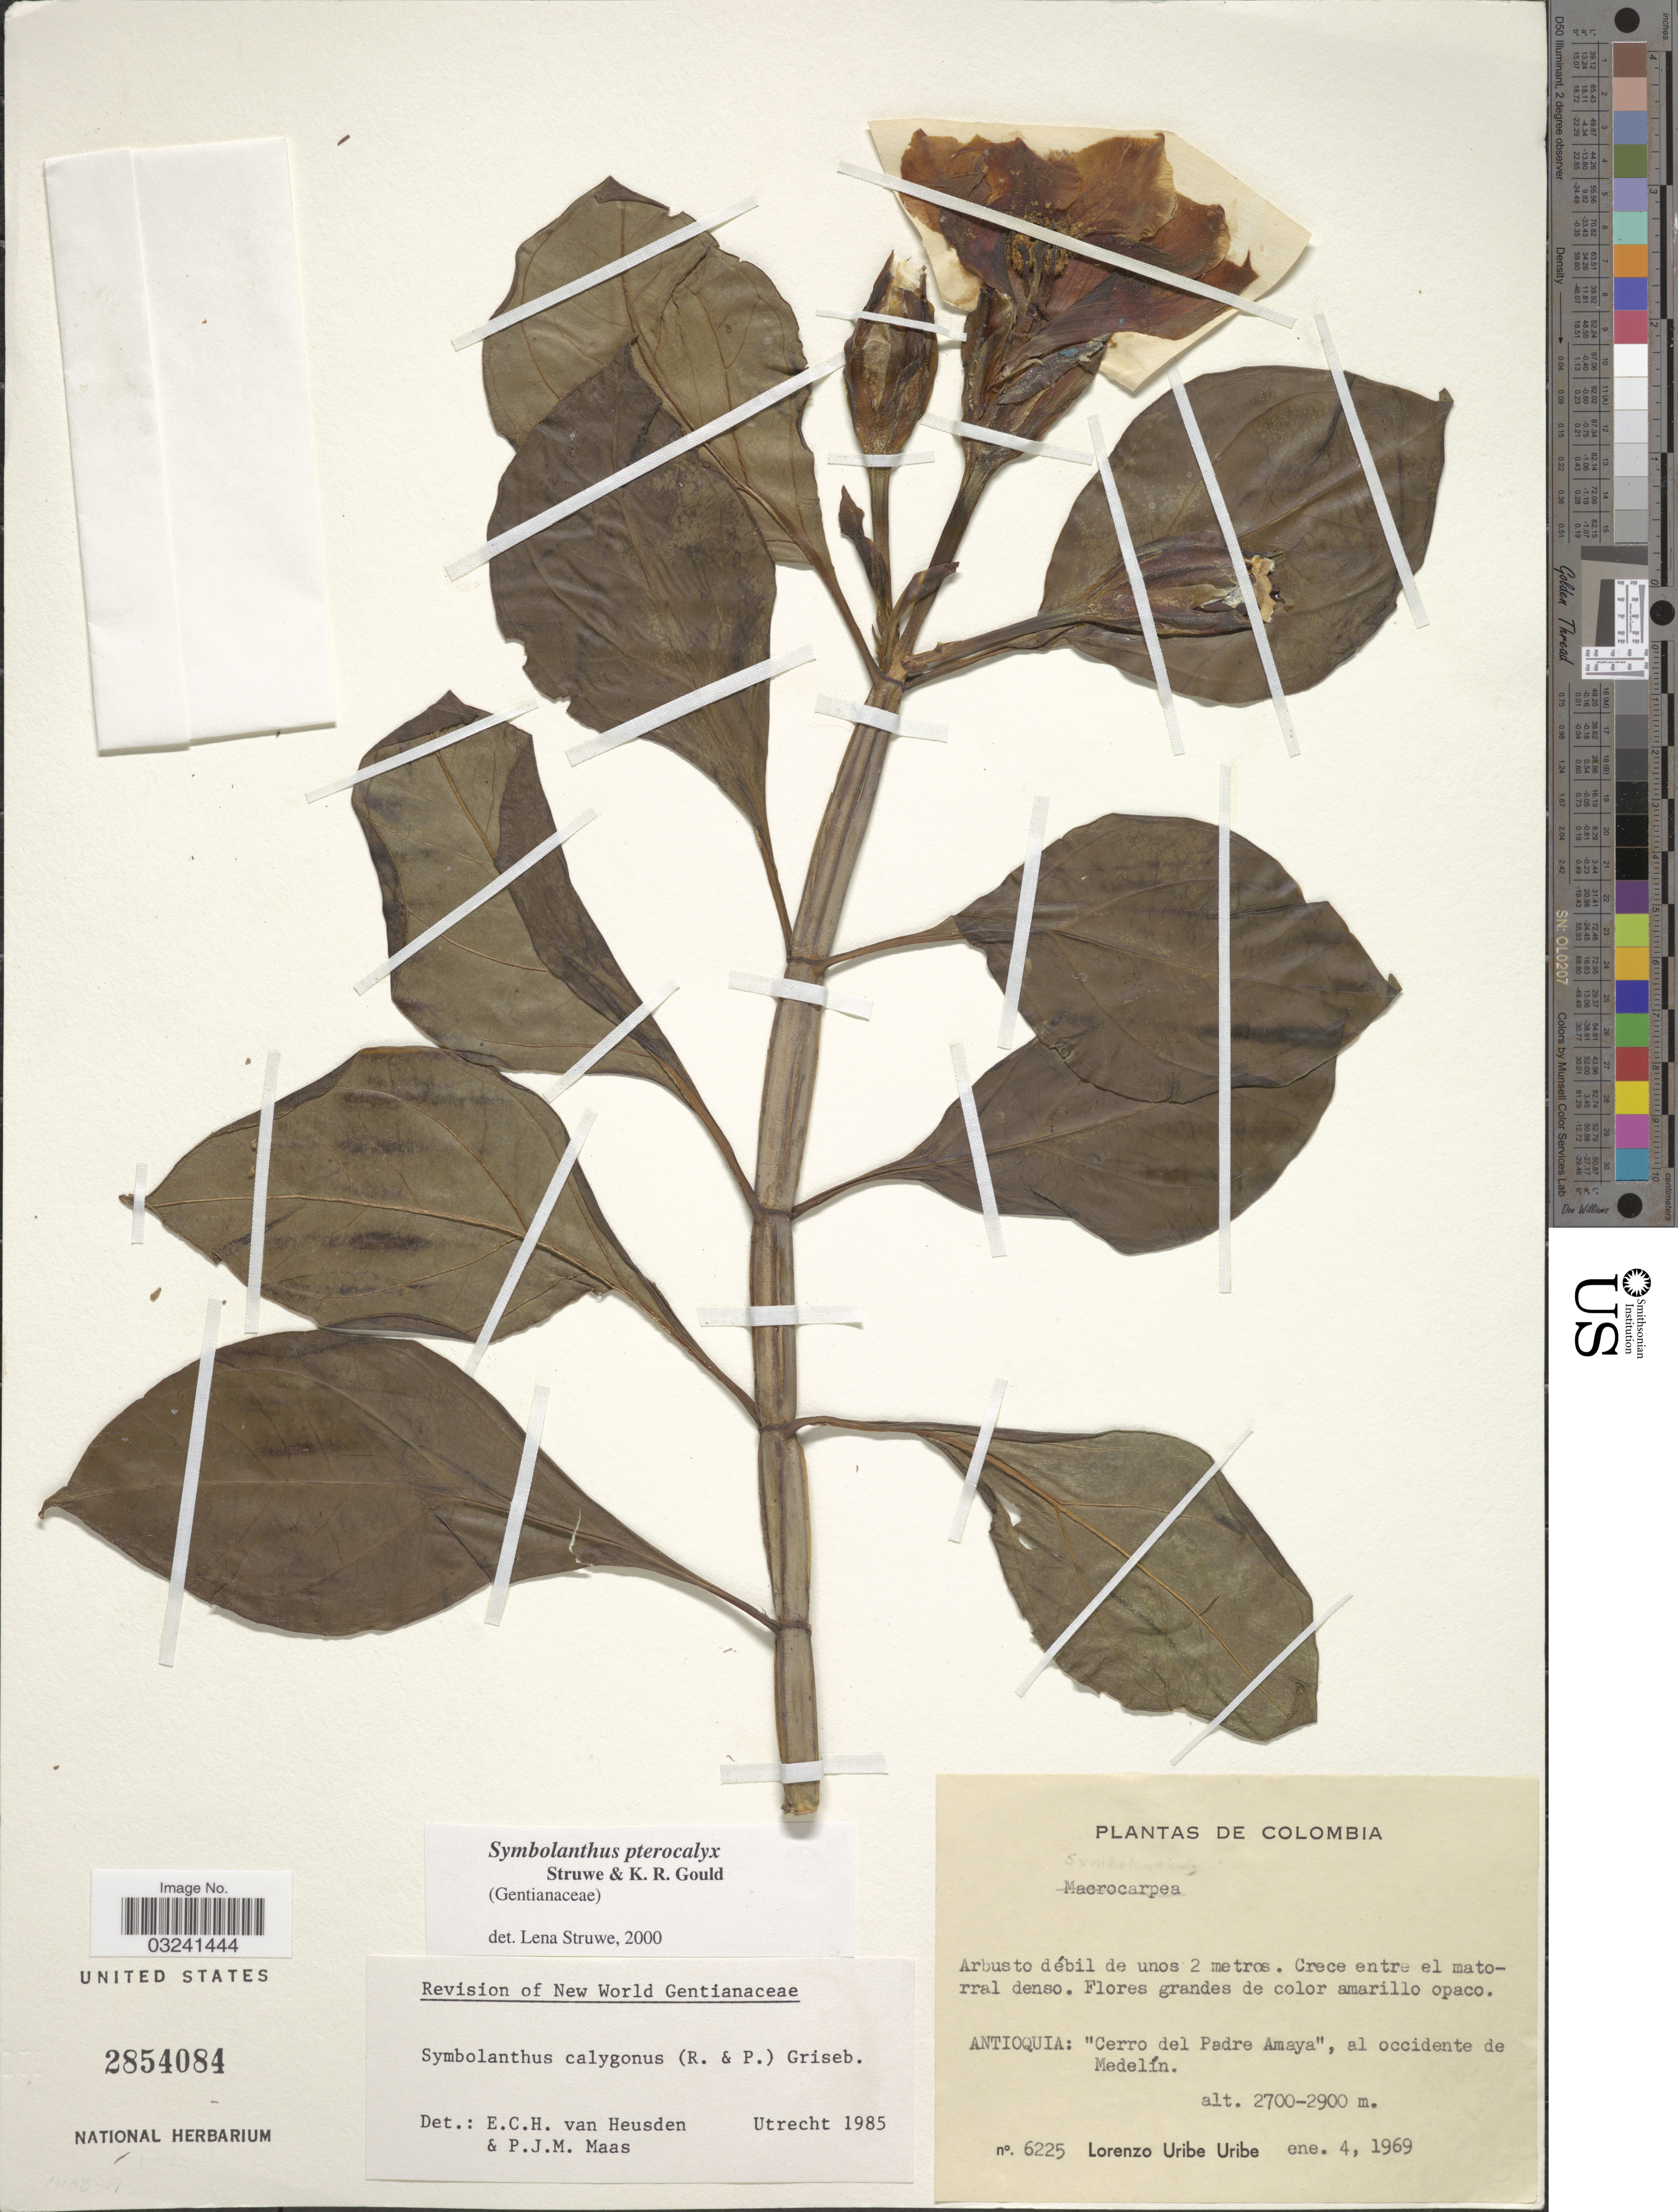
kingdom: Plantae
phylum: Tracheophyta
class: Magnoliopsida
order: Gentianales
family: Gentianaceae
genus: Symbolanthus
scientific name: Symbolanthus pterocalyx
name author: Struwe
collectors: L. Uribe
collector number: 6225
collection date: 1969-01-04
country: Colombia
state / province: Antioquia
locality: Cerro del Padre Amaya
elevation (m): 2700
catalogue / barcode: US 2854084